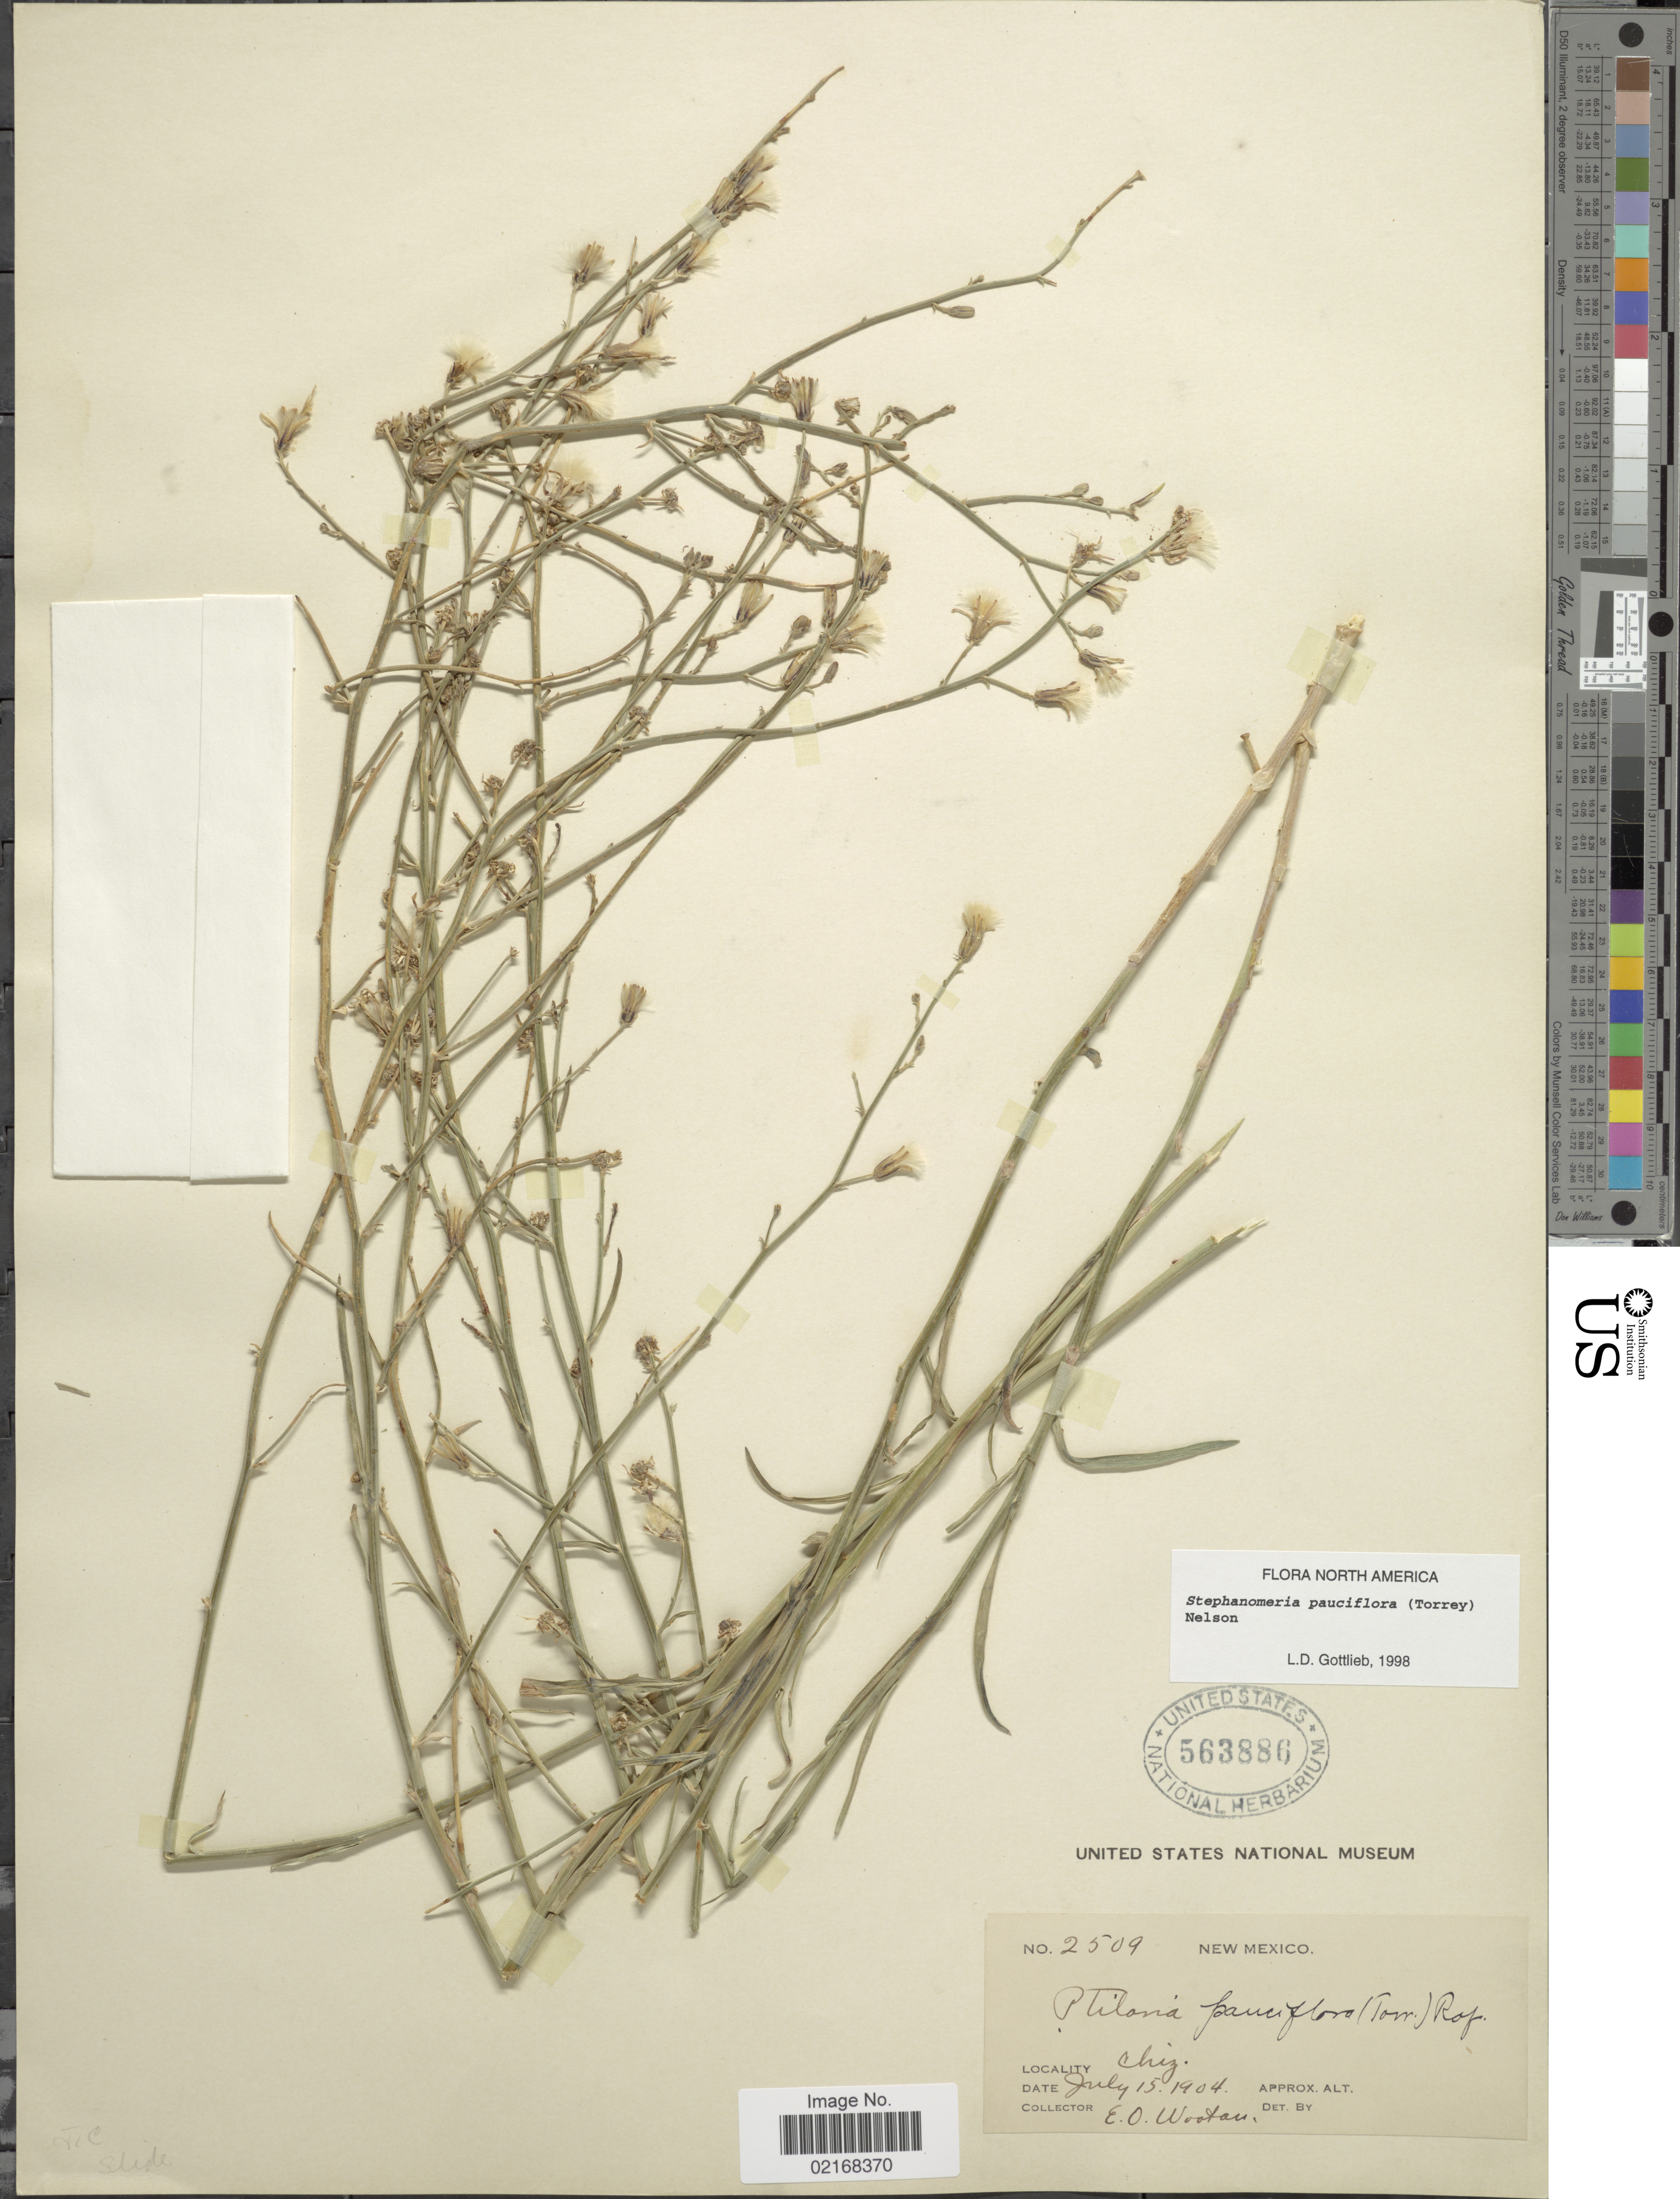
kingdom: Plantae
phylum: Tracheophyta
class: Magnoliopsida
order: Asterales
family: Asteraceae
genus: Stephanomeria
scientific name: Stephanomeria pauciflora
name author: (Torr.) A. Nelson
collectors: E. O. Wooton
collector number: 2509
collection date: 1904-07-15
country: United States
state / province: New Mexico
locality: Chiz.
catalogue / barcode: US 563886